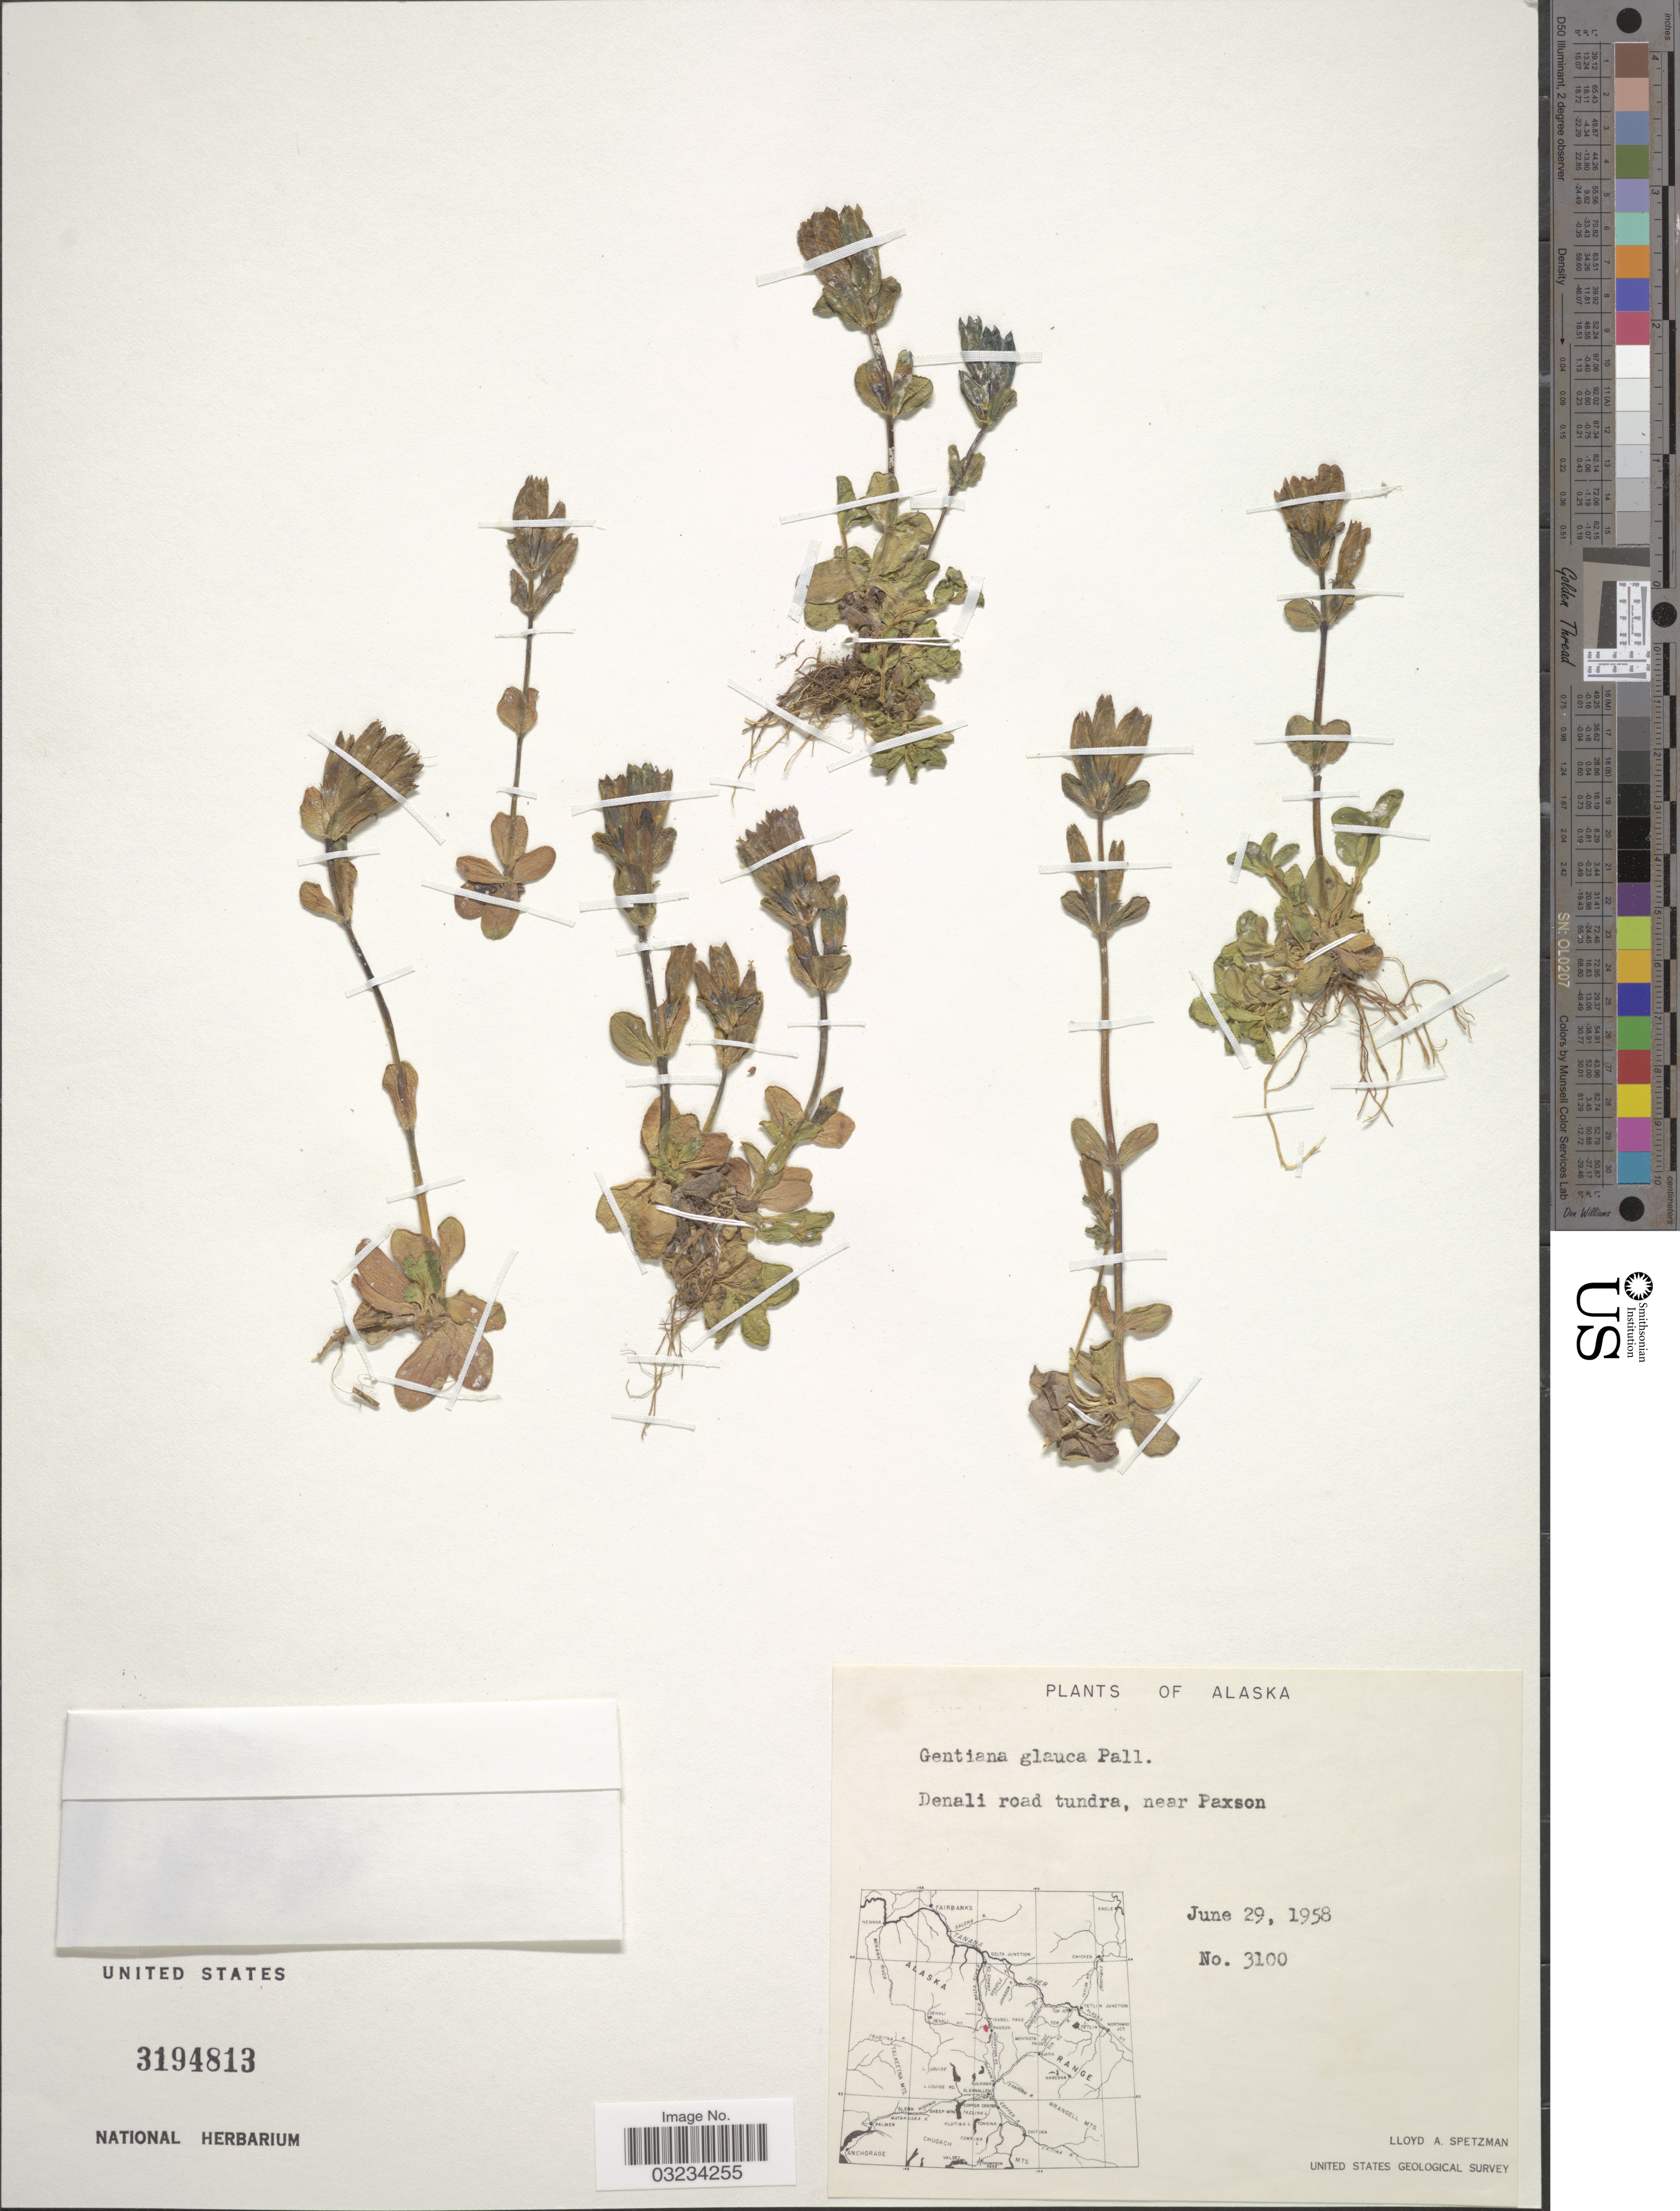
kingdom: Plantae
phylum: Tracheophyta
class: Magnoliopsida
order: Gentianales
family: Gentianaceae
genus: Gentiana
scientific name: Gentiana glauca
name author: Pall.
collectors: L. Spetzman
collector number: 3100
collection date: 1958-06-29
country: United States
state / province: Alaska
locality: Denali road tundra, near Paxson.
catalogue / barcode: US 3194813